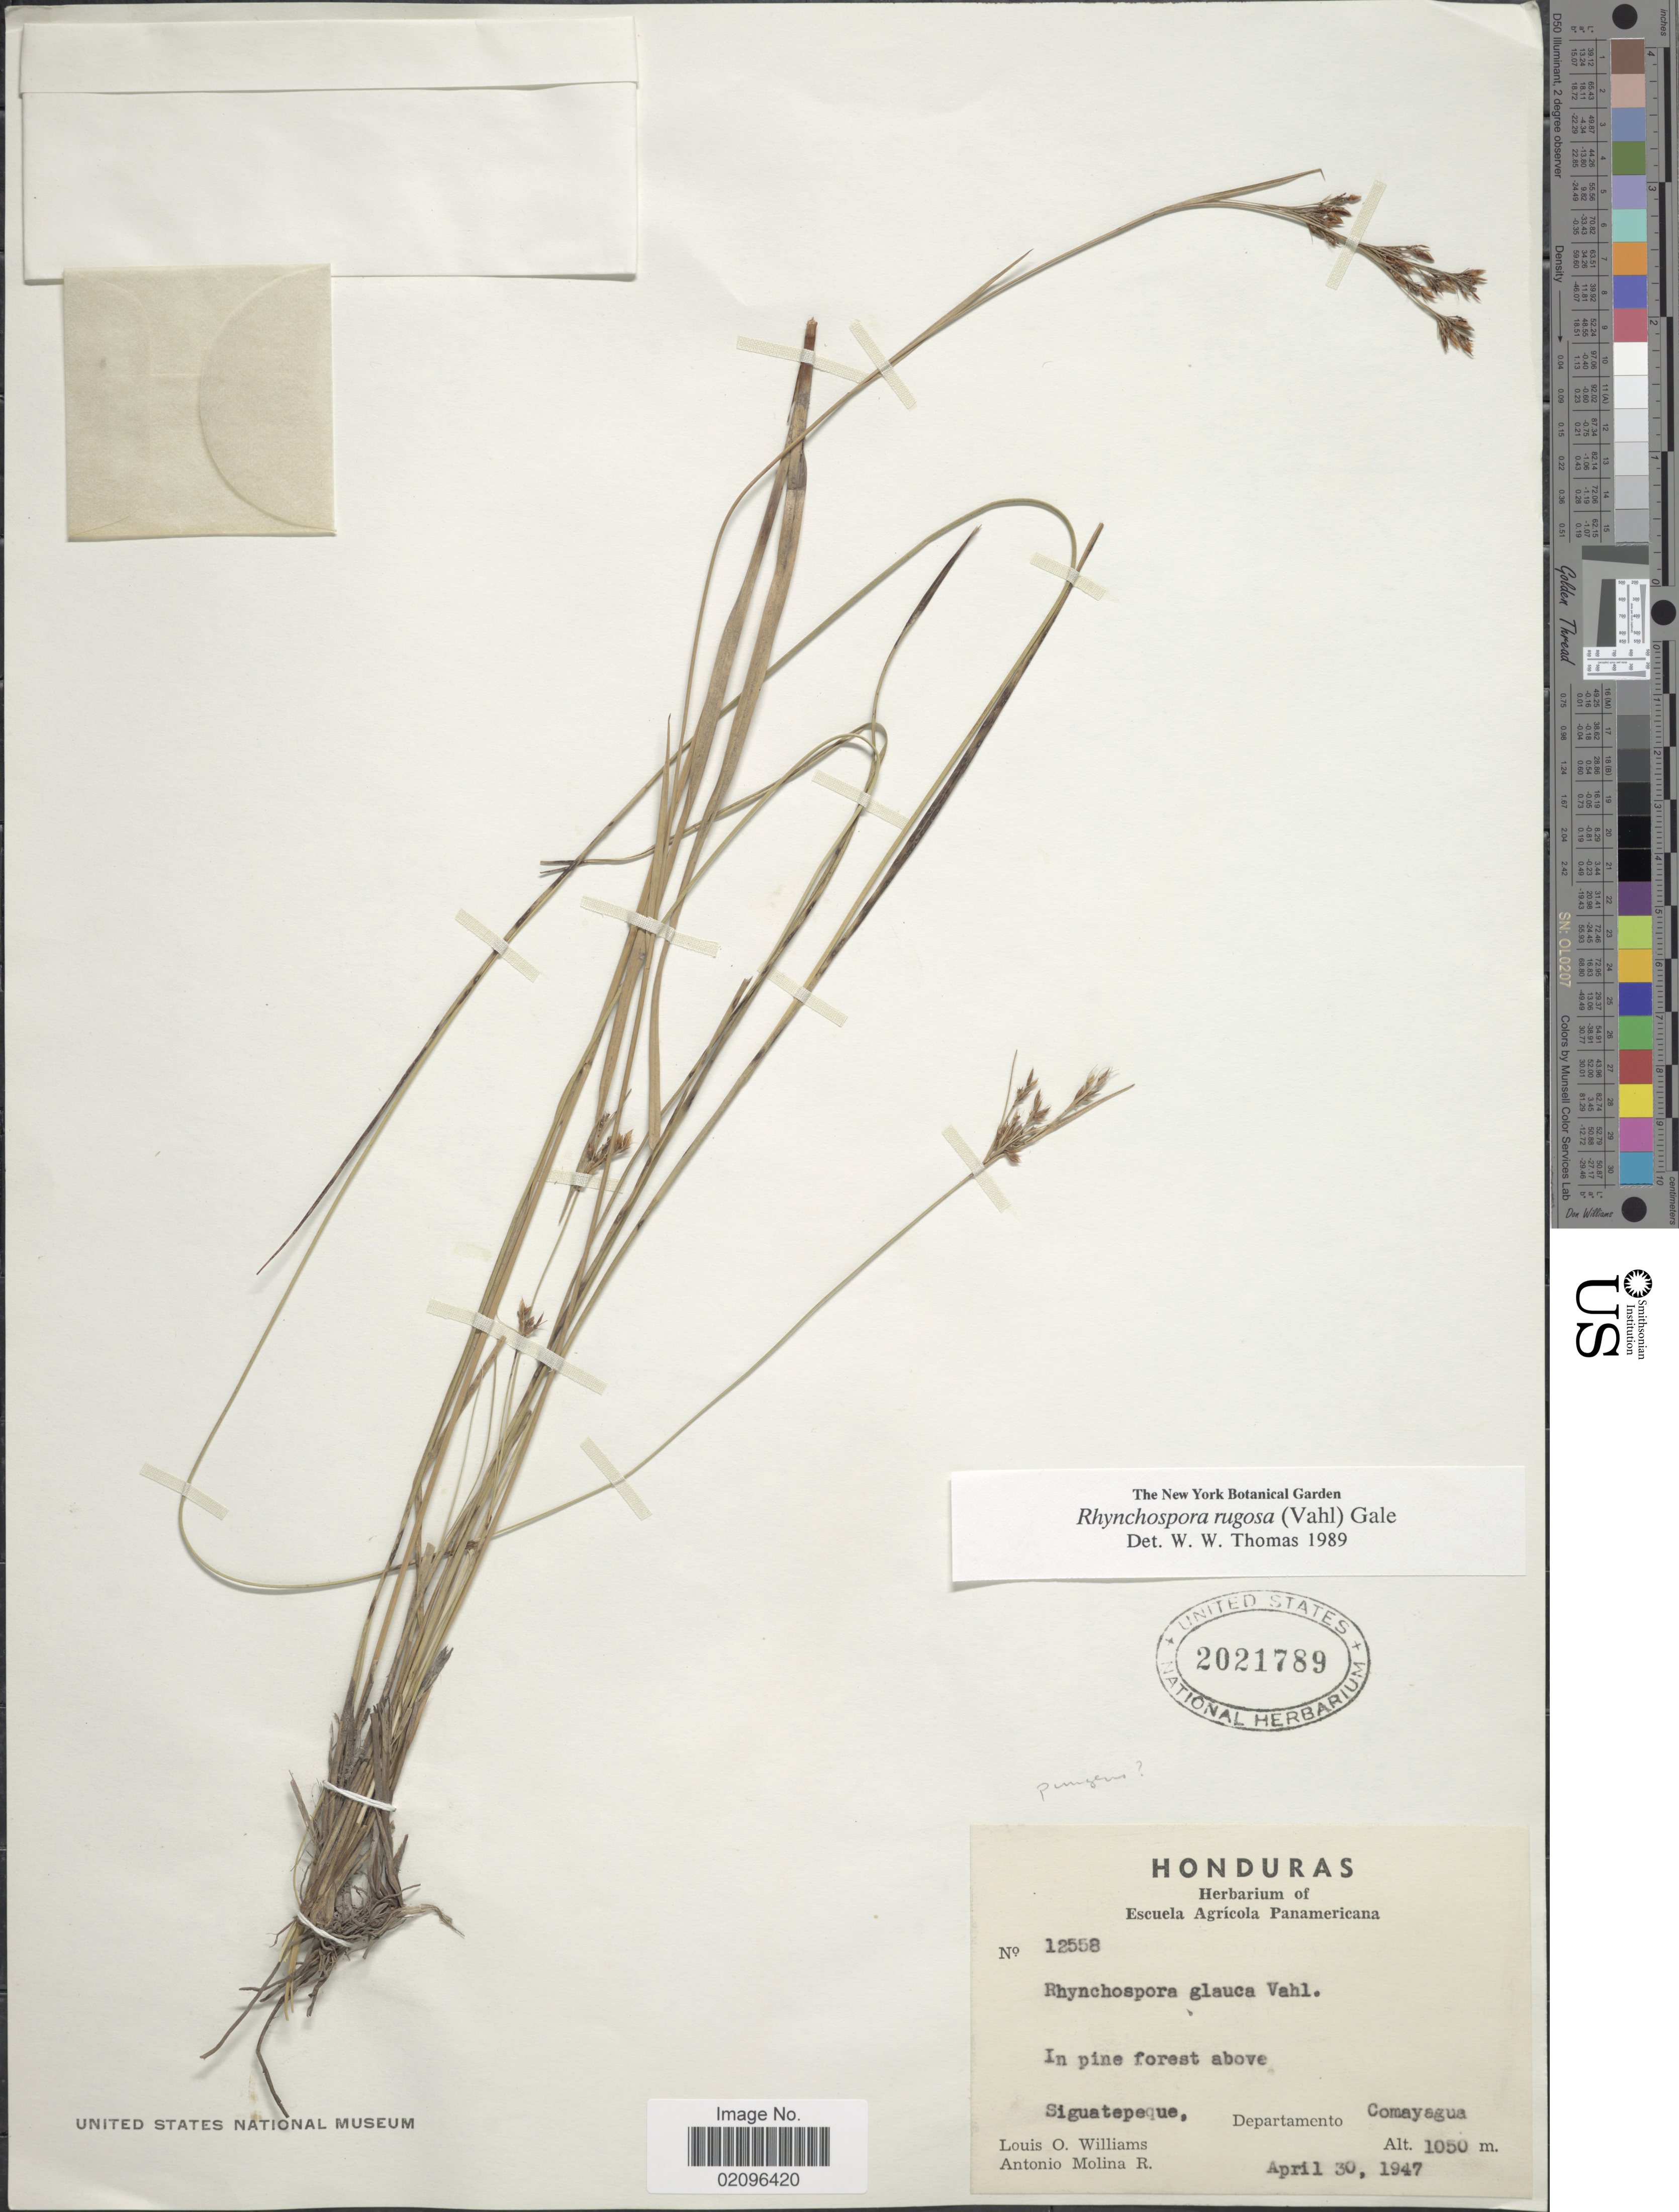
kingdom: Plantae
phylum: Tracheophyta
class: Liliopsida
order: Poales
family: Cyperaceae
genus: Rhynchospora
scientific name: Rhynchospora rugosa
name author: (Vahl) Gale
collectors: L. O. Williams & A. Molina R.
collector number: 12558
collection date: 1947-04-30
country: Honduras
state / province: Comayagua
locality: Siguatepeque, Departamento Comayagua.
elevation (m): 1050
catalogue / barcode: US 2021789